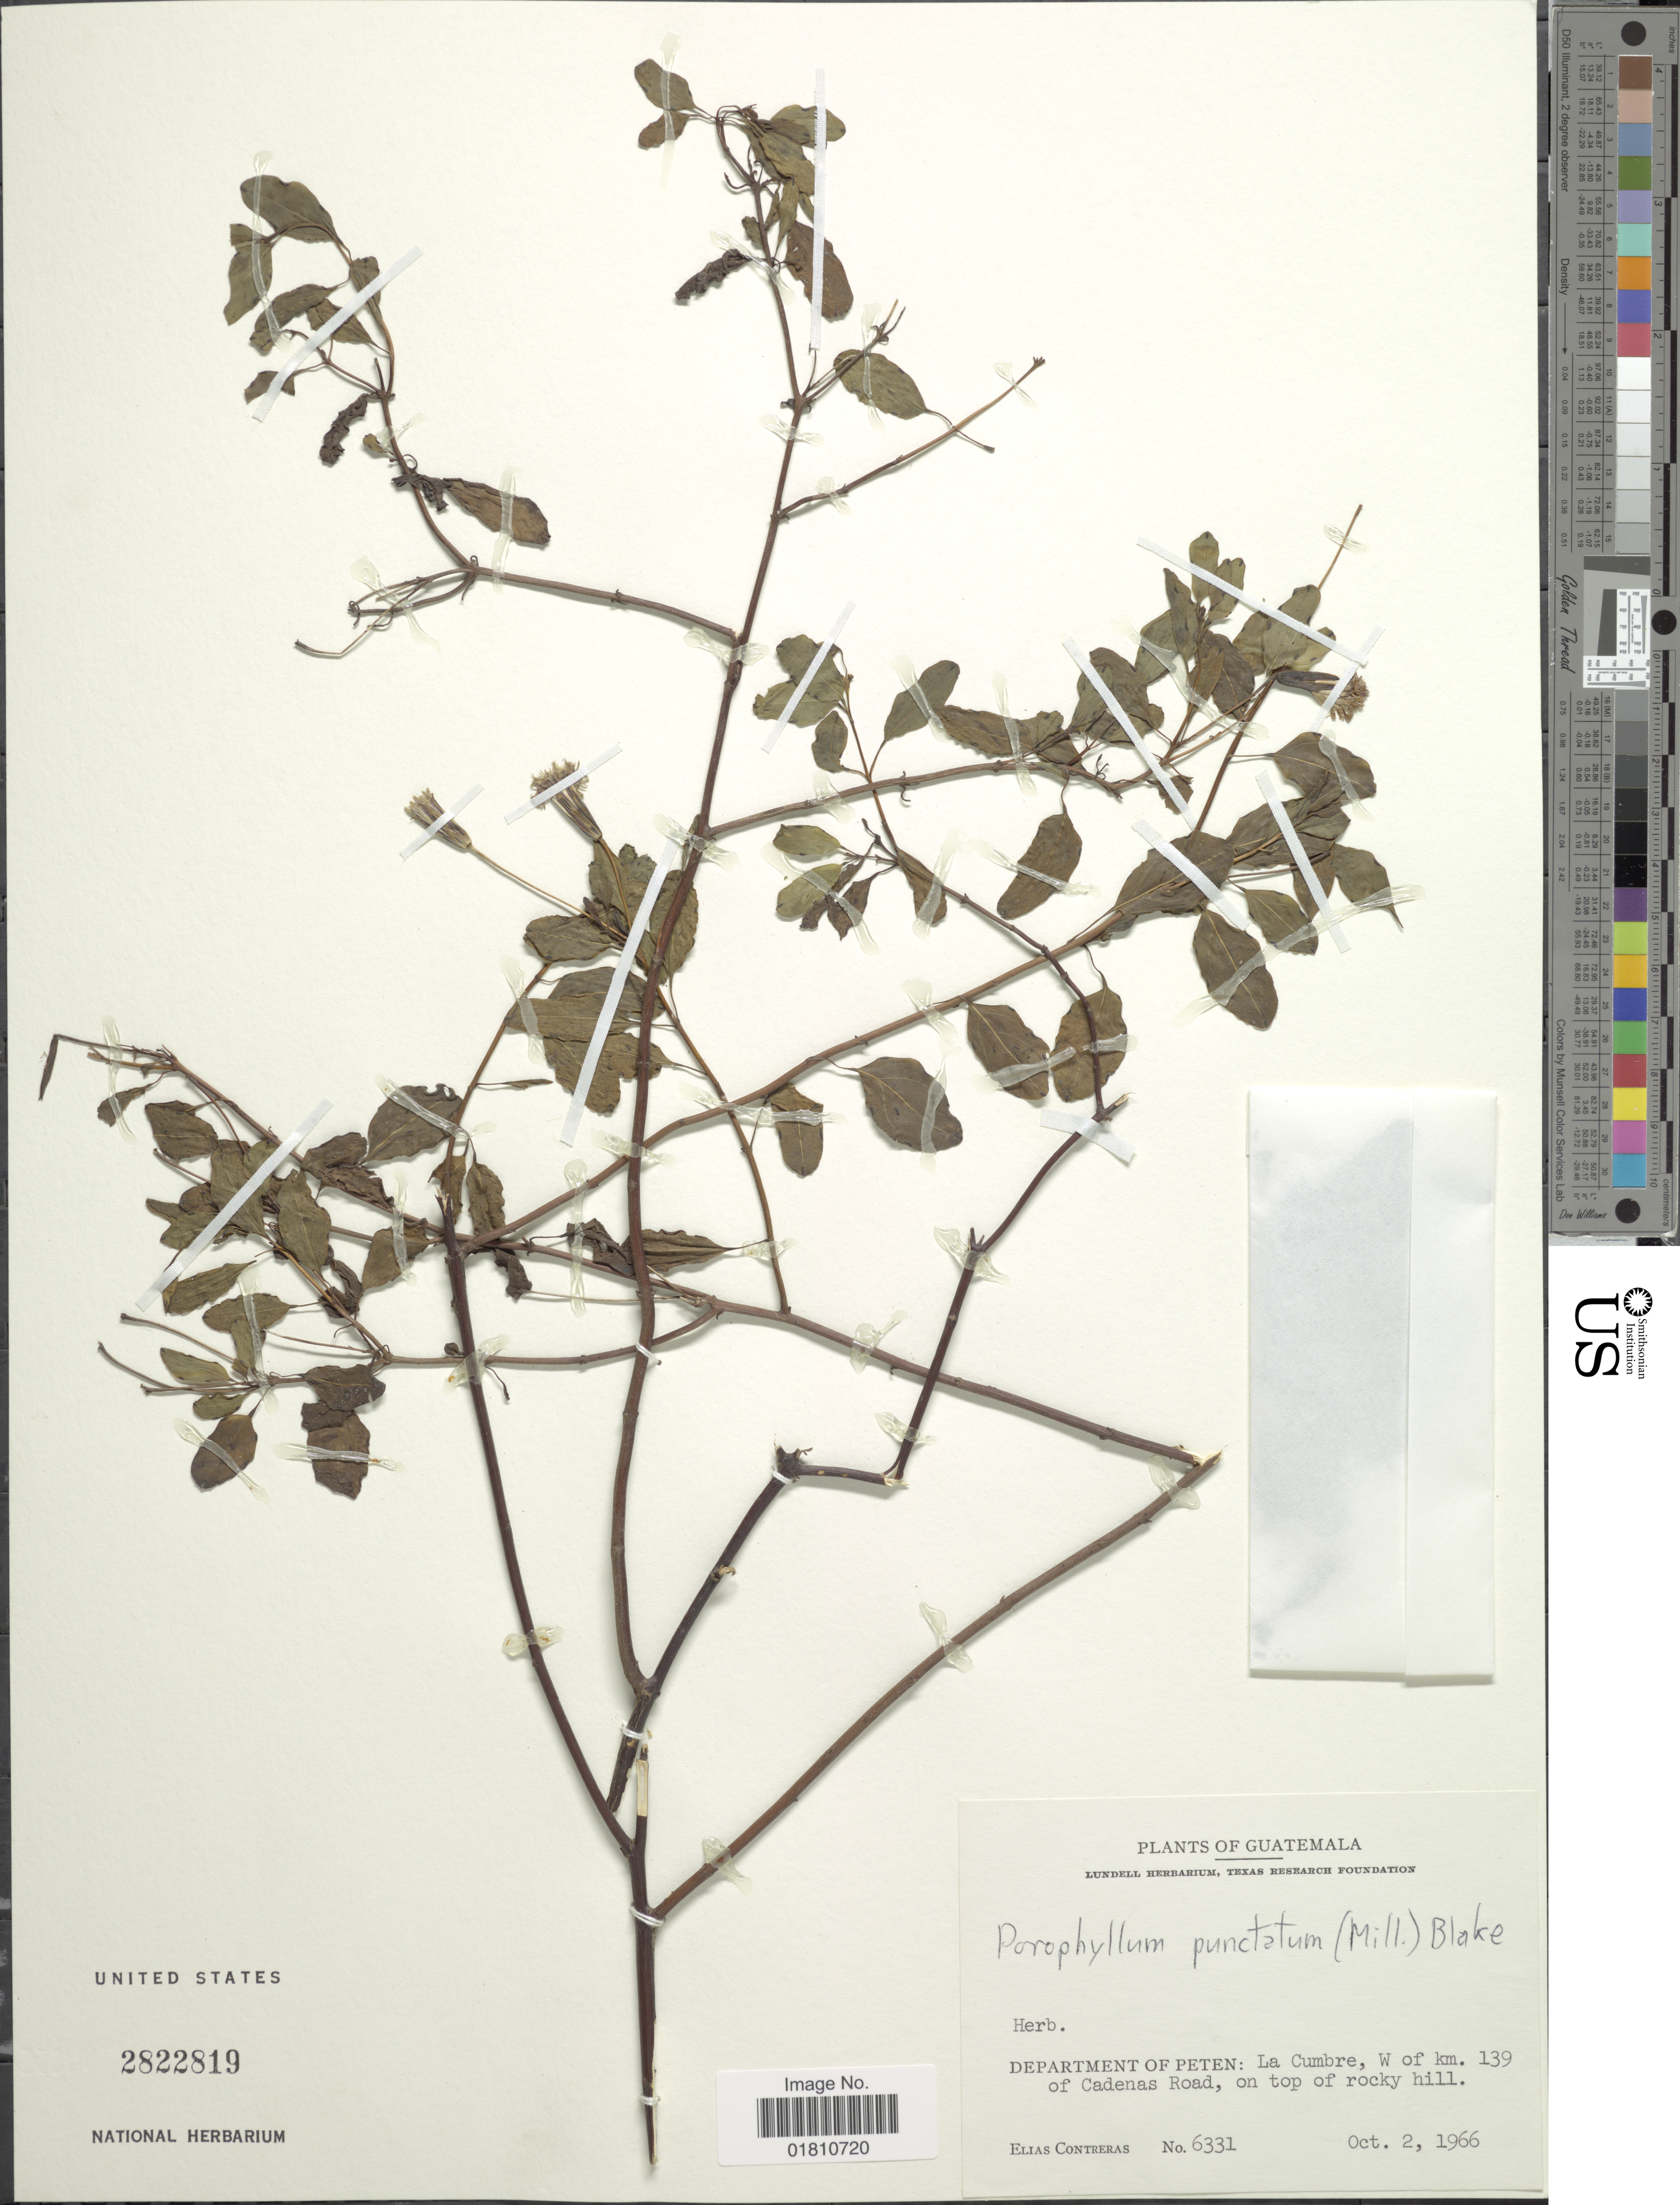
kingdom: Plantae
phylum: Tracheophyta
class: Magnoliopsida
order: Asterales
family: Asteraceae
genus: Porophyllum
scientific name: Porophyllum punctatum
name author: (Mill.) S.F. Blake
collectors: E. Contreras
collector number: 6331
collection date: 1966-10-02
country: Guatemala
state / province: El Petén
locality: La Cumbre, W of km. 139 of Cadenas Road, on top of rocky hill.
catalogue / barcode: US 2822819